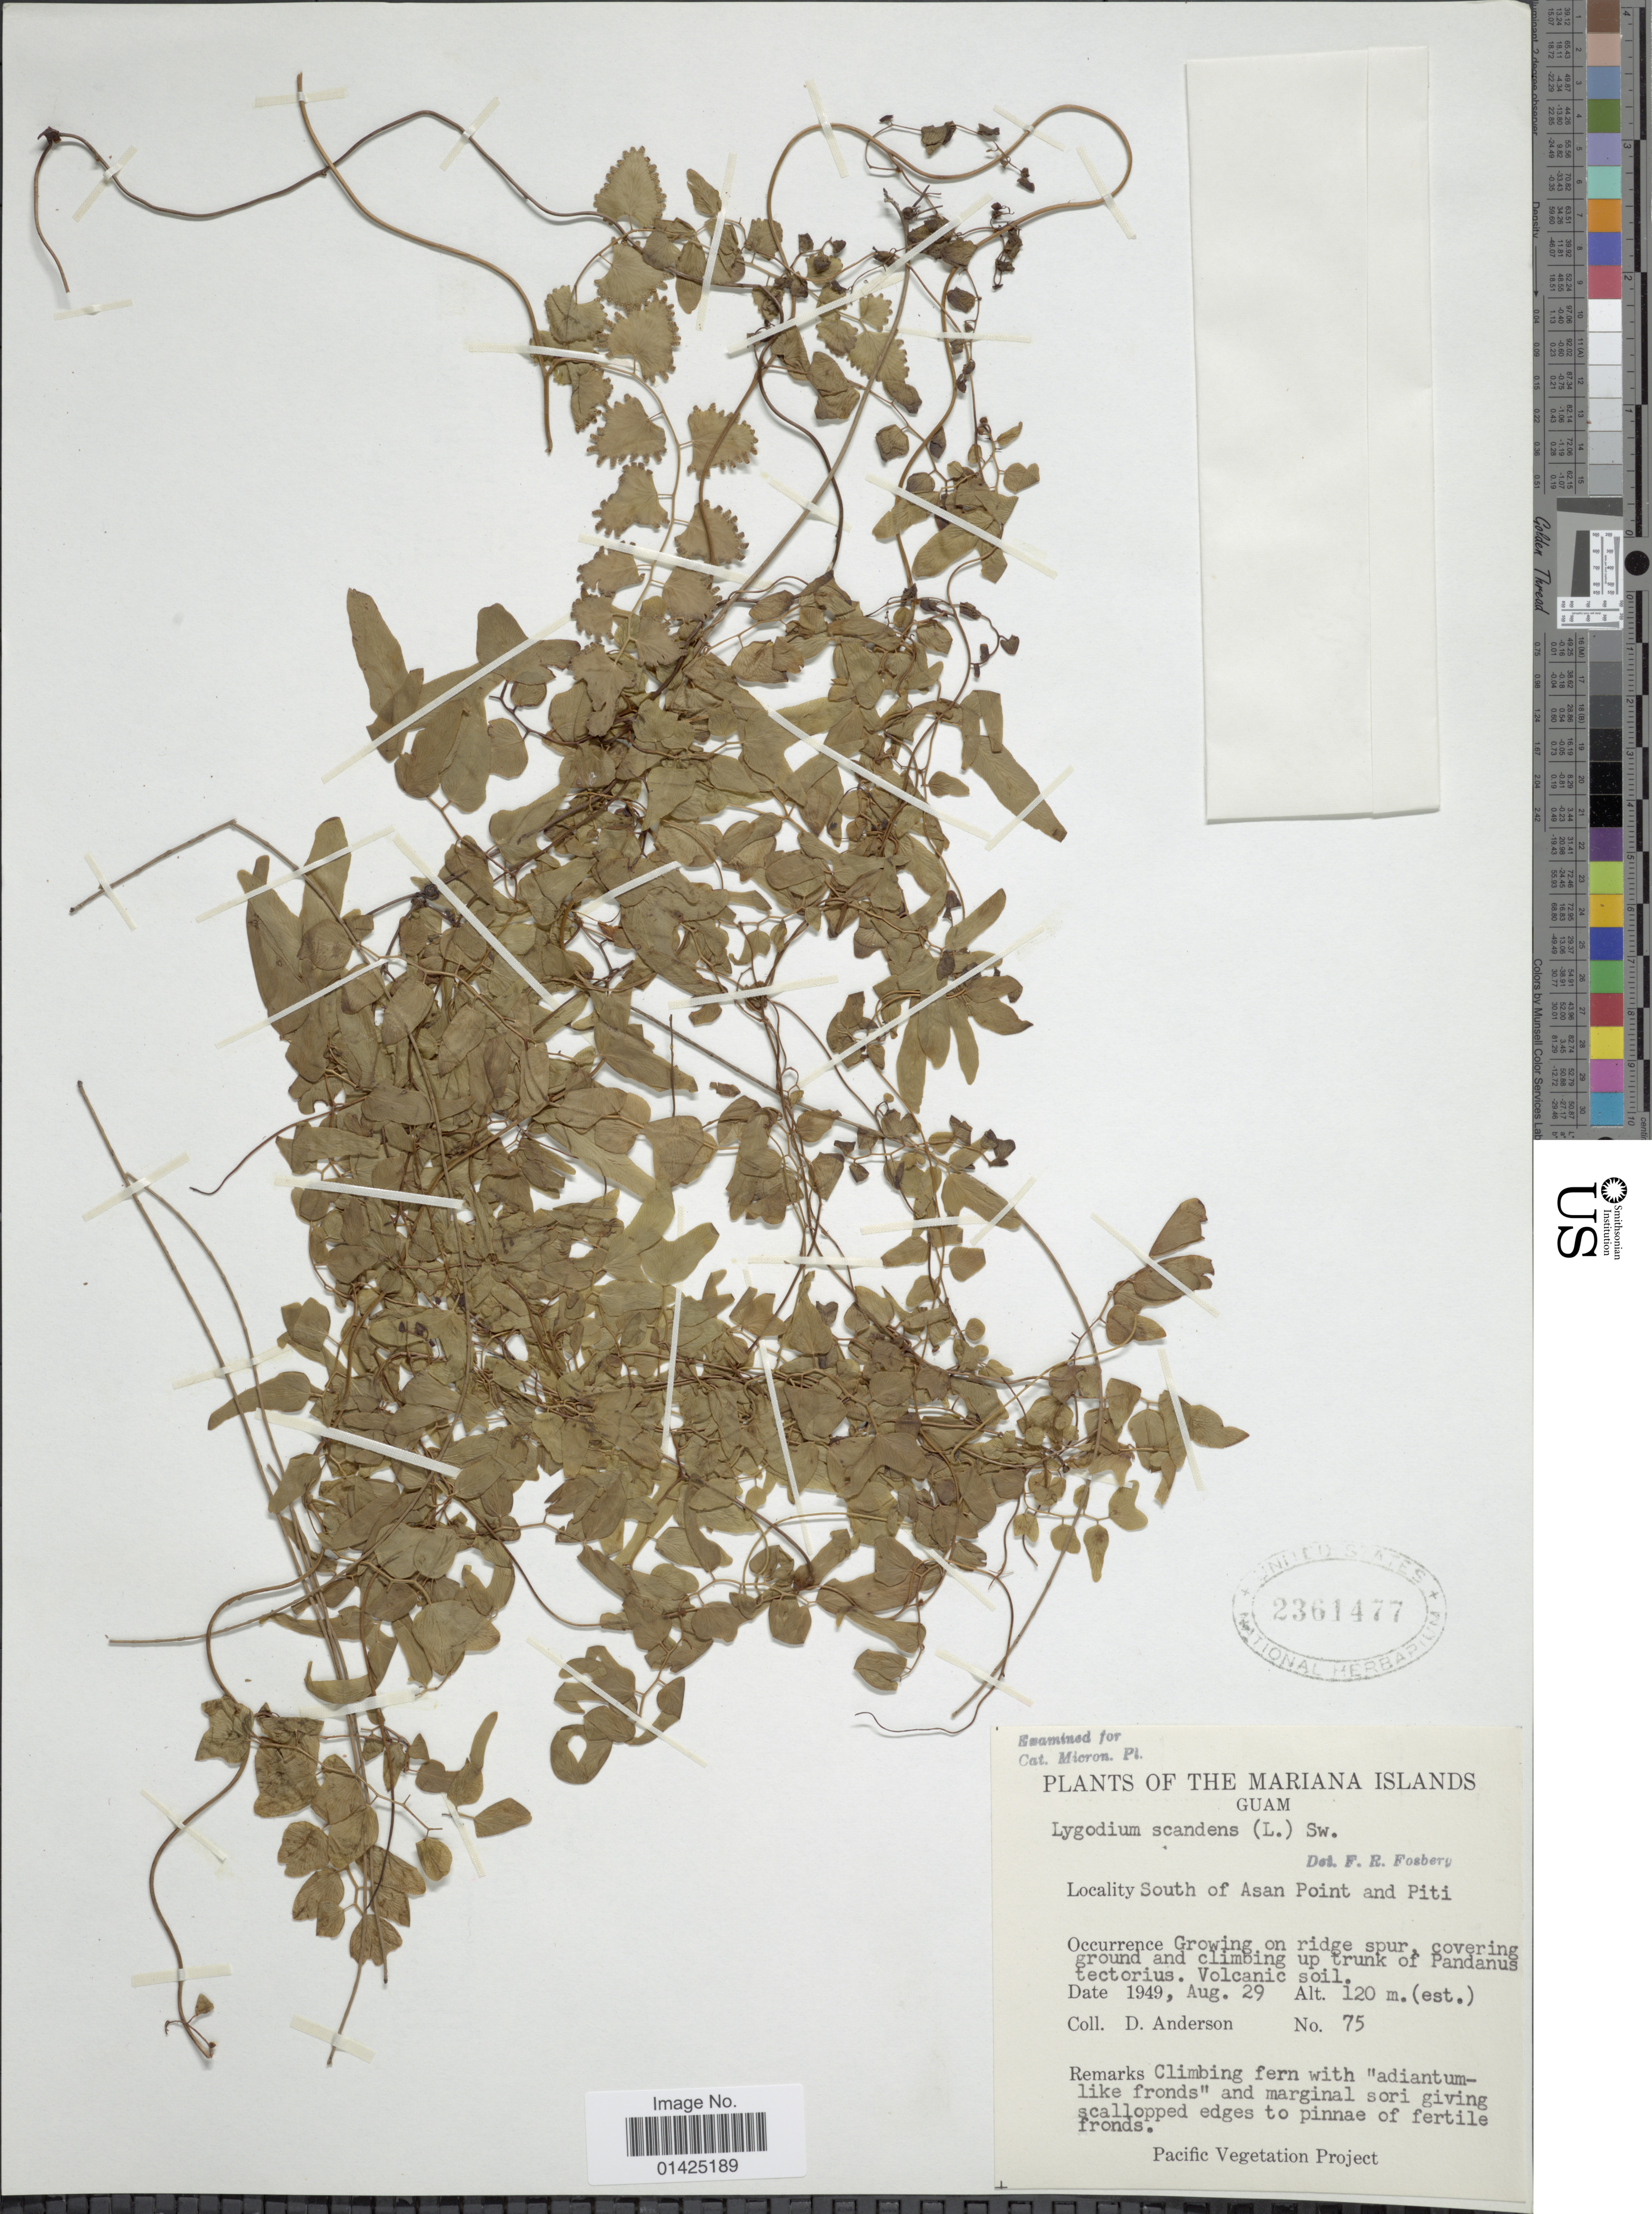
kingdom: Plantae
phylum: Tracheophyta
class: Polypodiopsida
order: Schizaeales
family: Lygodiaceae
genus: Lygodium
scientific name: Lygodium microphyllum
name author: (Cav.) R. Br.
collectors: D. Anderson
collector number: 75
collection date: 1949-08-29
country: Guam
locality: The Mariana Islands, South of Asan Point and Piti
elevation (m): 120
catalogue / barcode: US 2361477